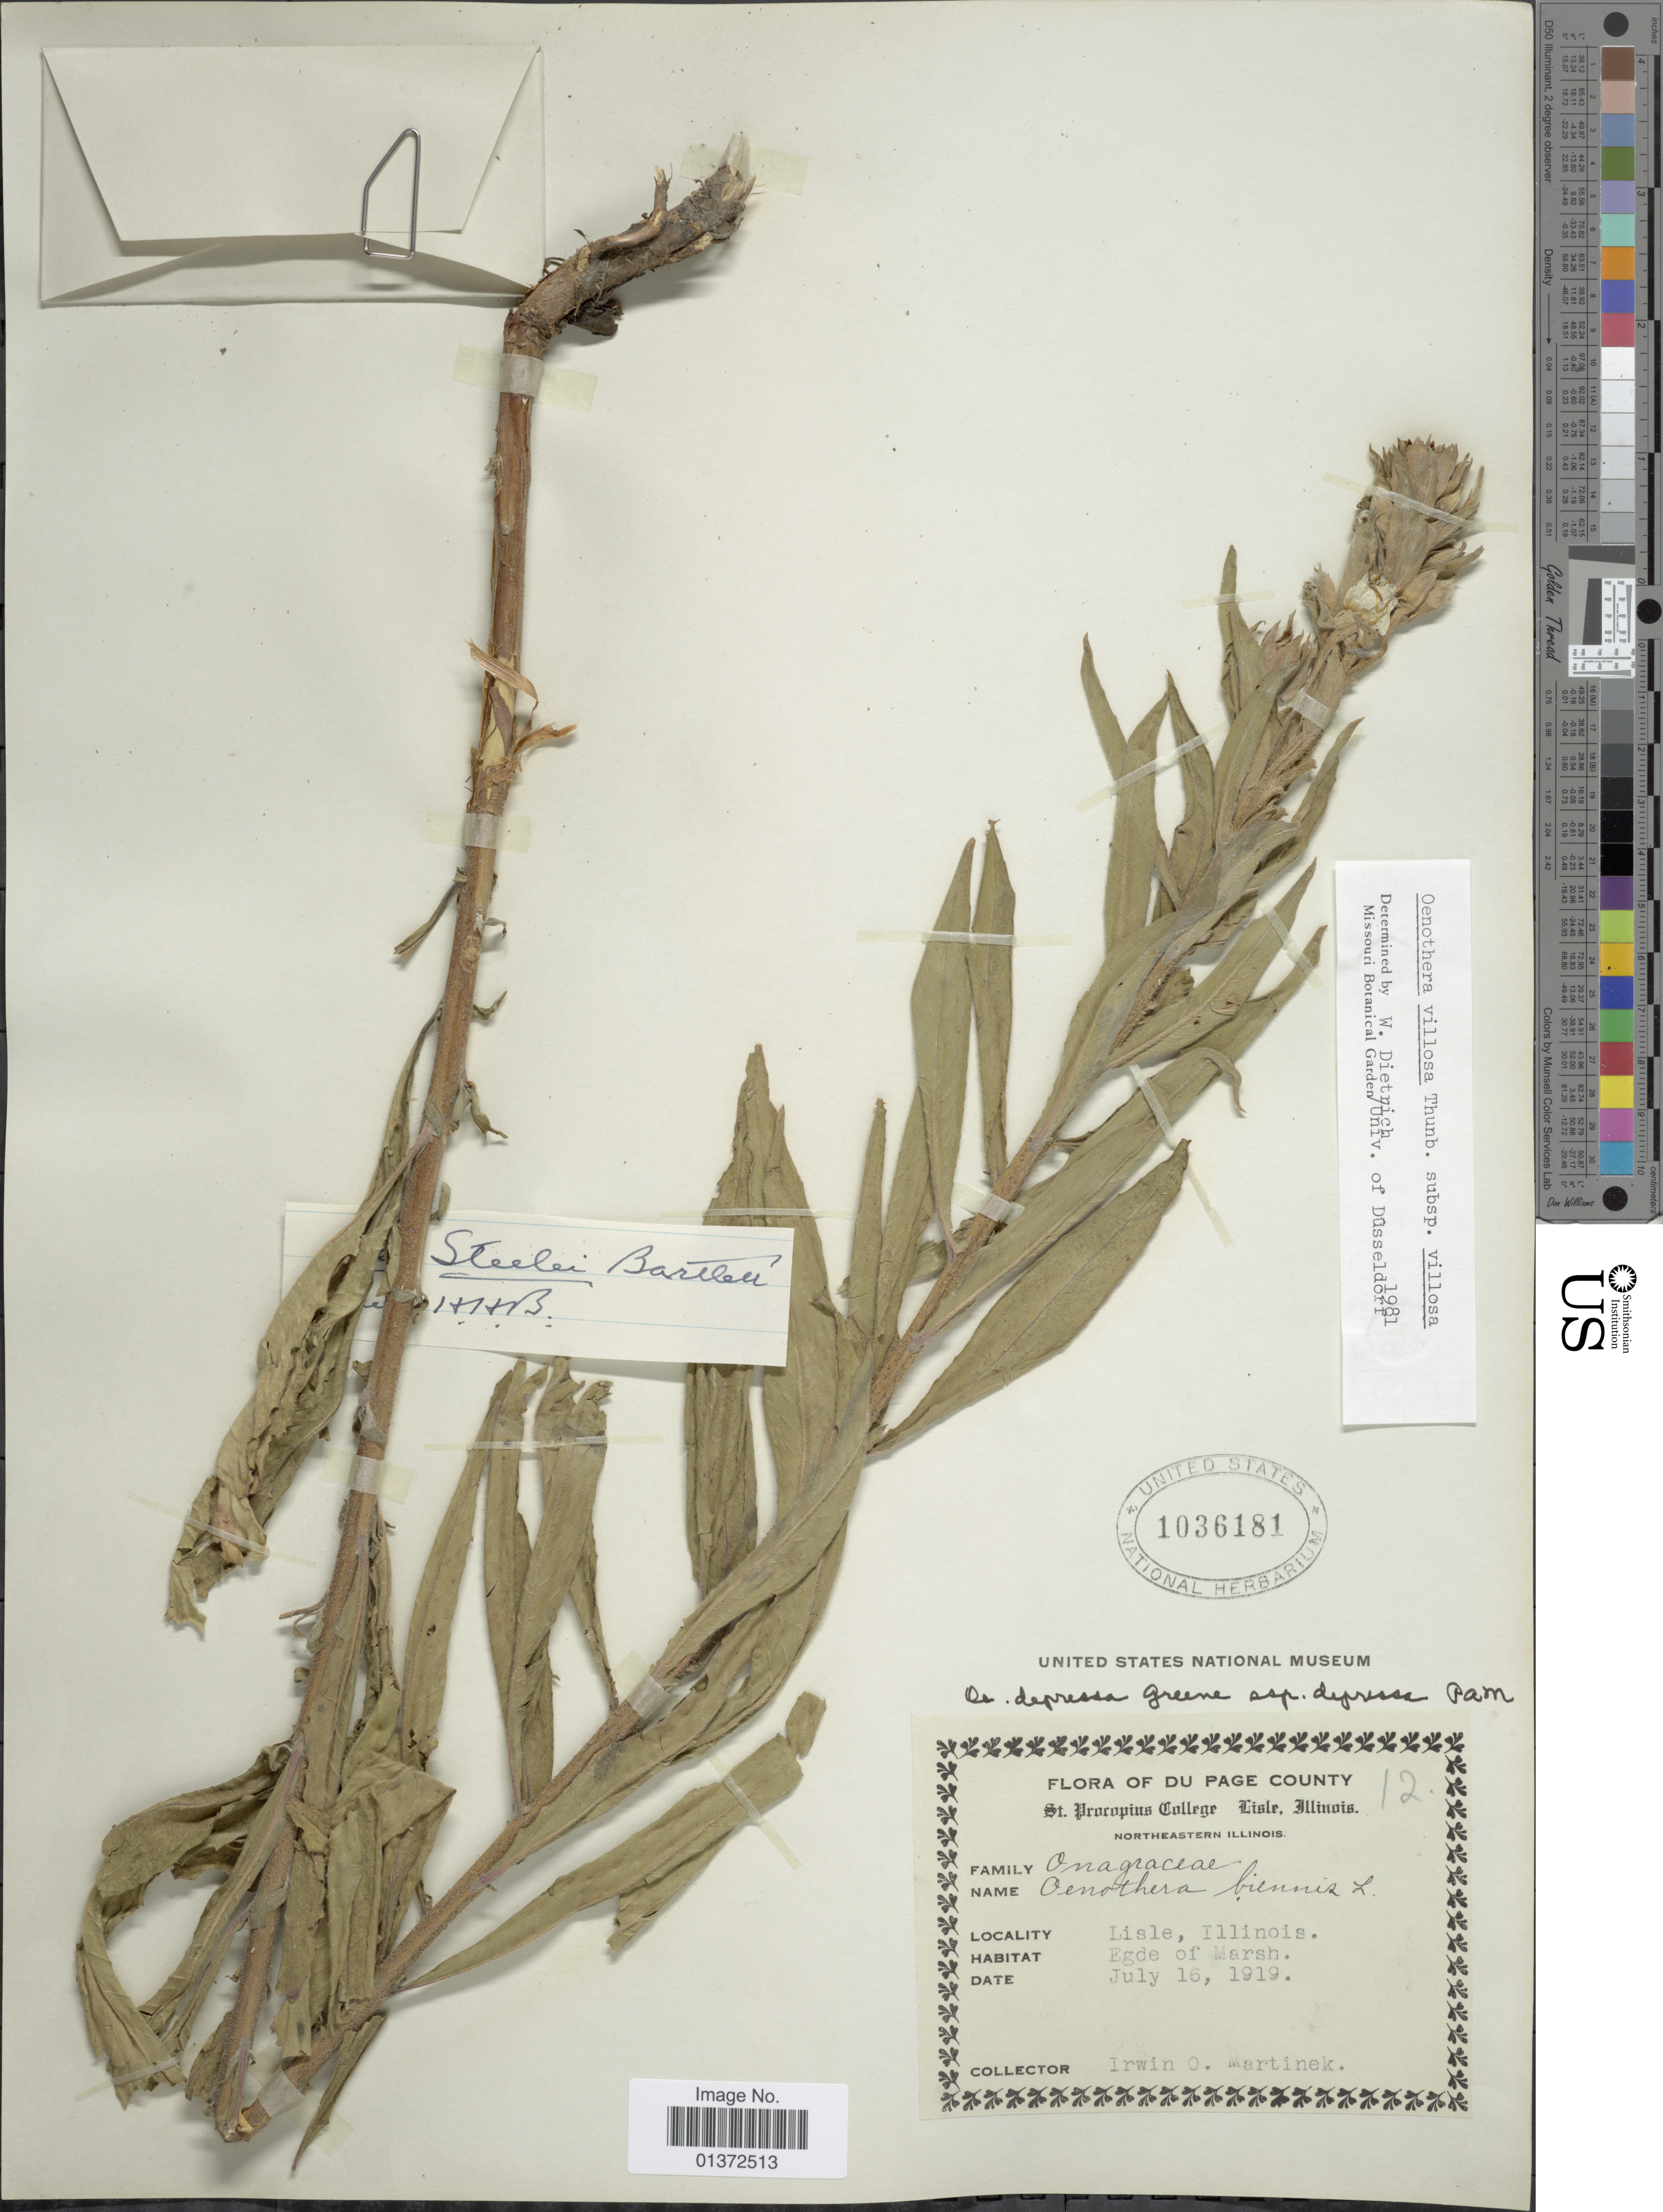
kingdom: Plantae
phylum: Tracheophyta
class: Magnoliopsida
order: Myrtales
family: Onagraceae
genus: Oenothera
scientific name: Oenothera villosa subsp. villosa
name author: Thunb.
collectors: I. Martinek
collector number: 12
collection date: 1919-07-16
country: United States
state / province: Illinois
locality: Page County, Lisle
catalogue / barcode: US 1036181